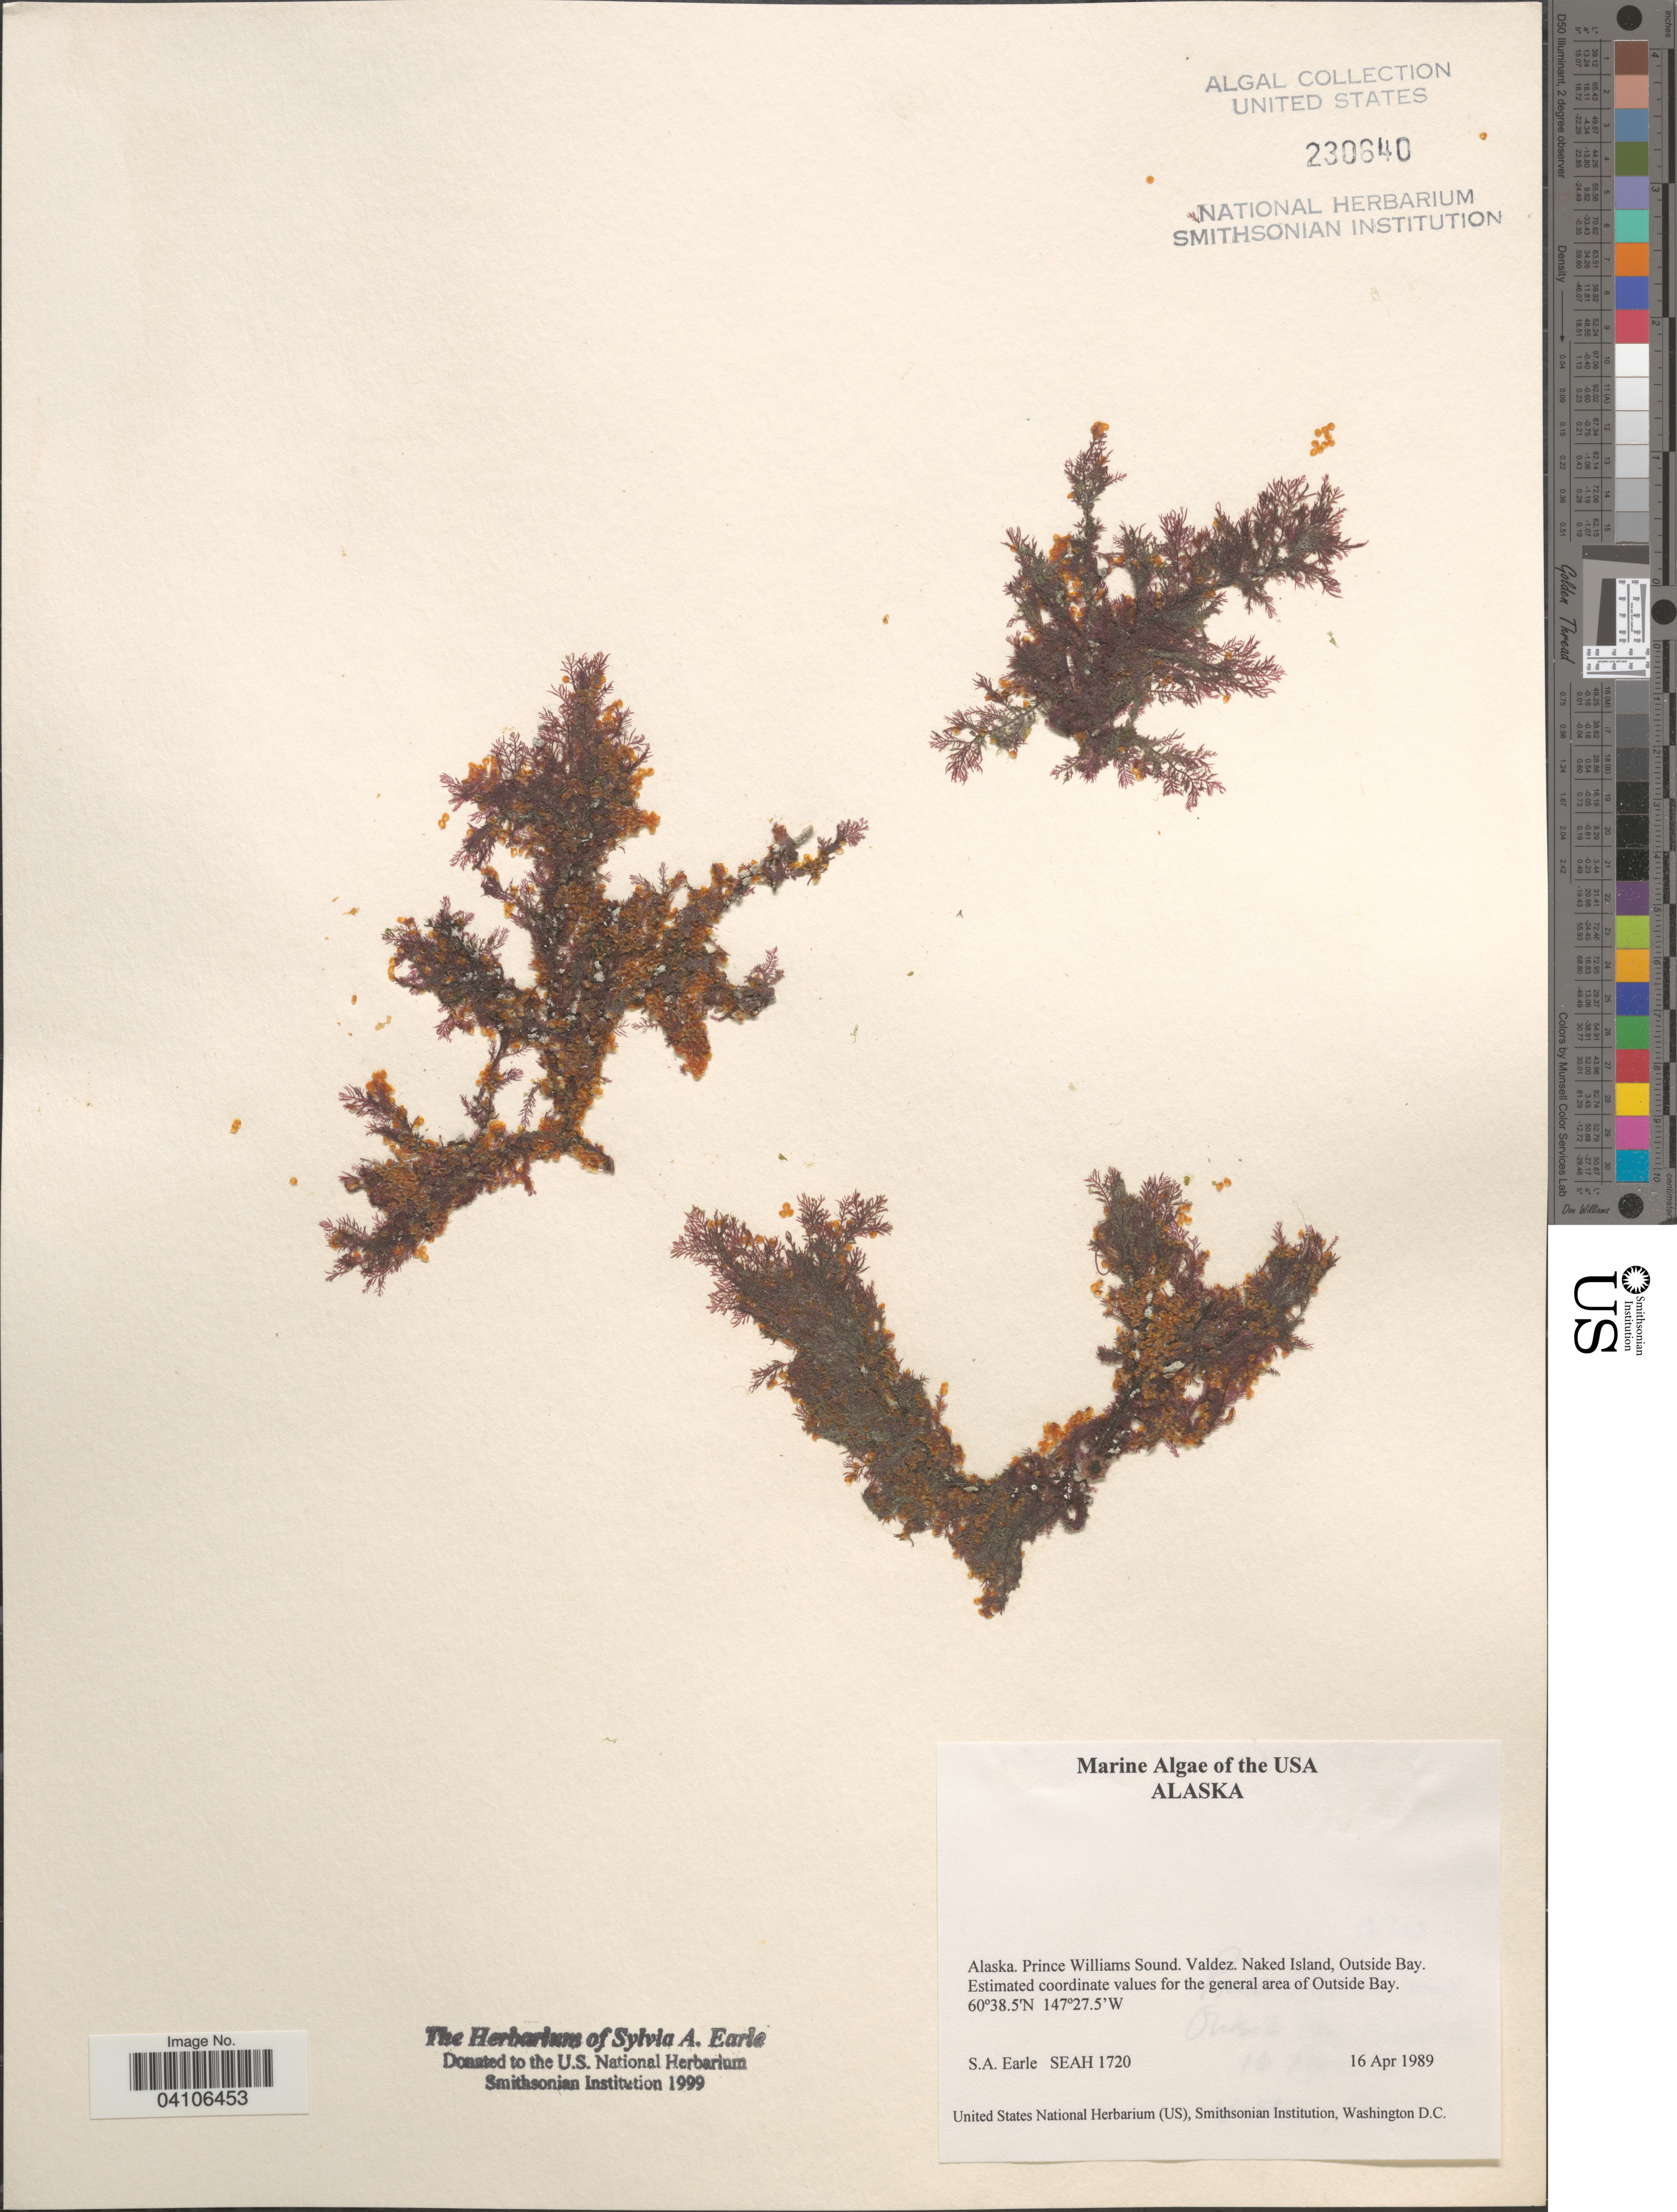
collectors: S. A. Earle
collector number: SEAH1720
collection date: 1989-04-16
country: United States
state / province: Alaska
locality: Prince Williams Sound. Valdez. Naked Island, Outside Bay. Estimated coordinate values for the general area of Outside Bay.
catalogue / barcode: US 230640